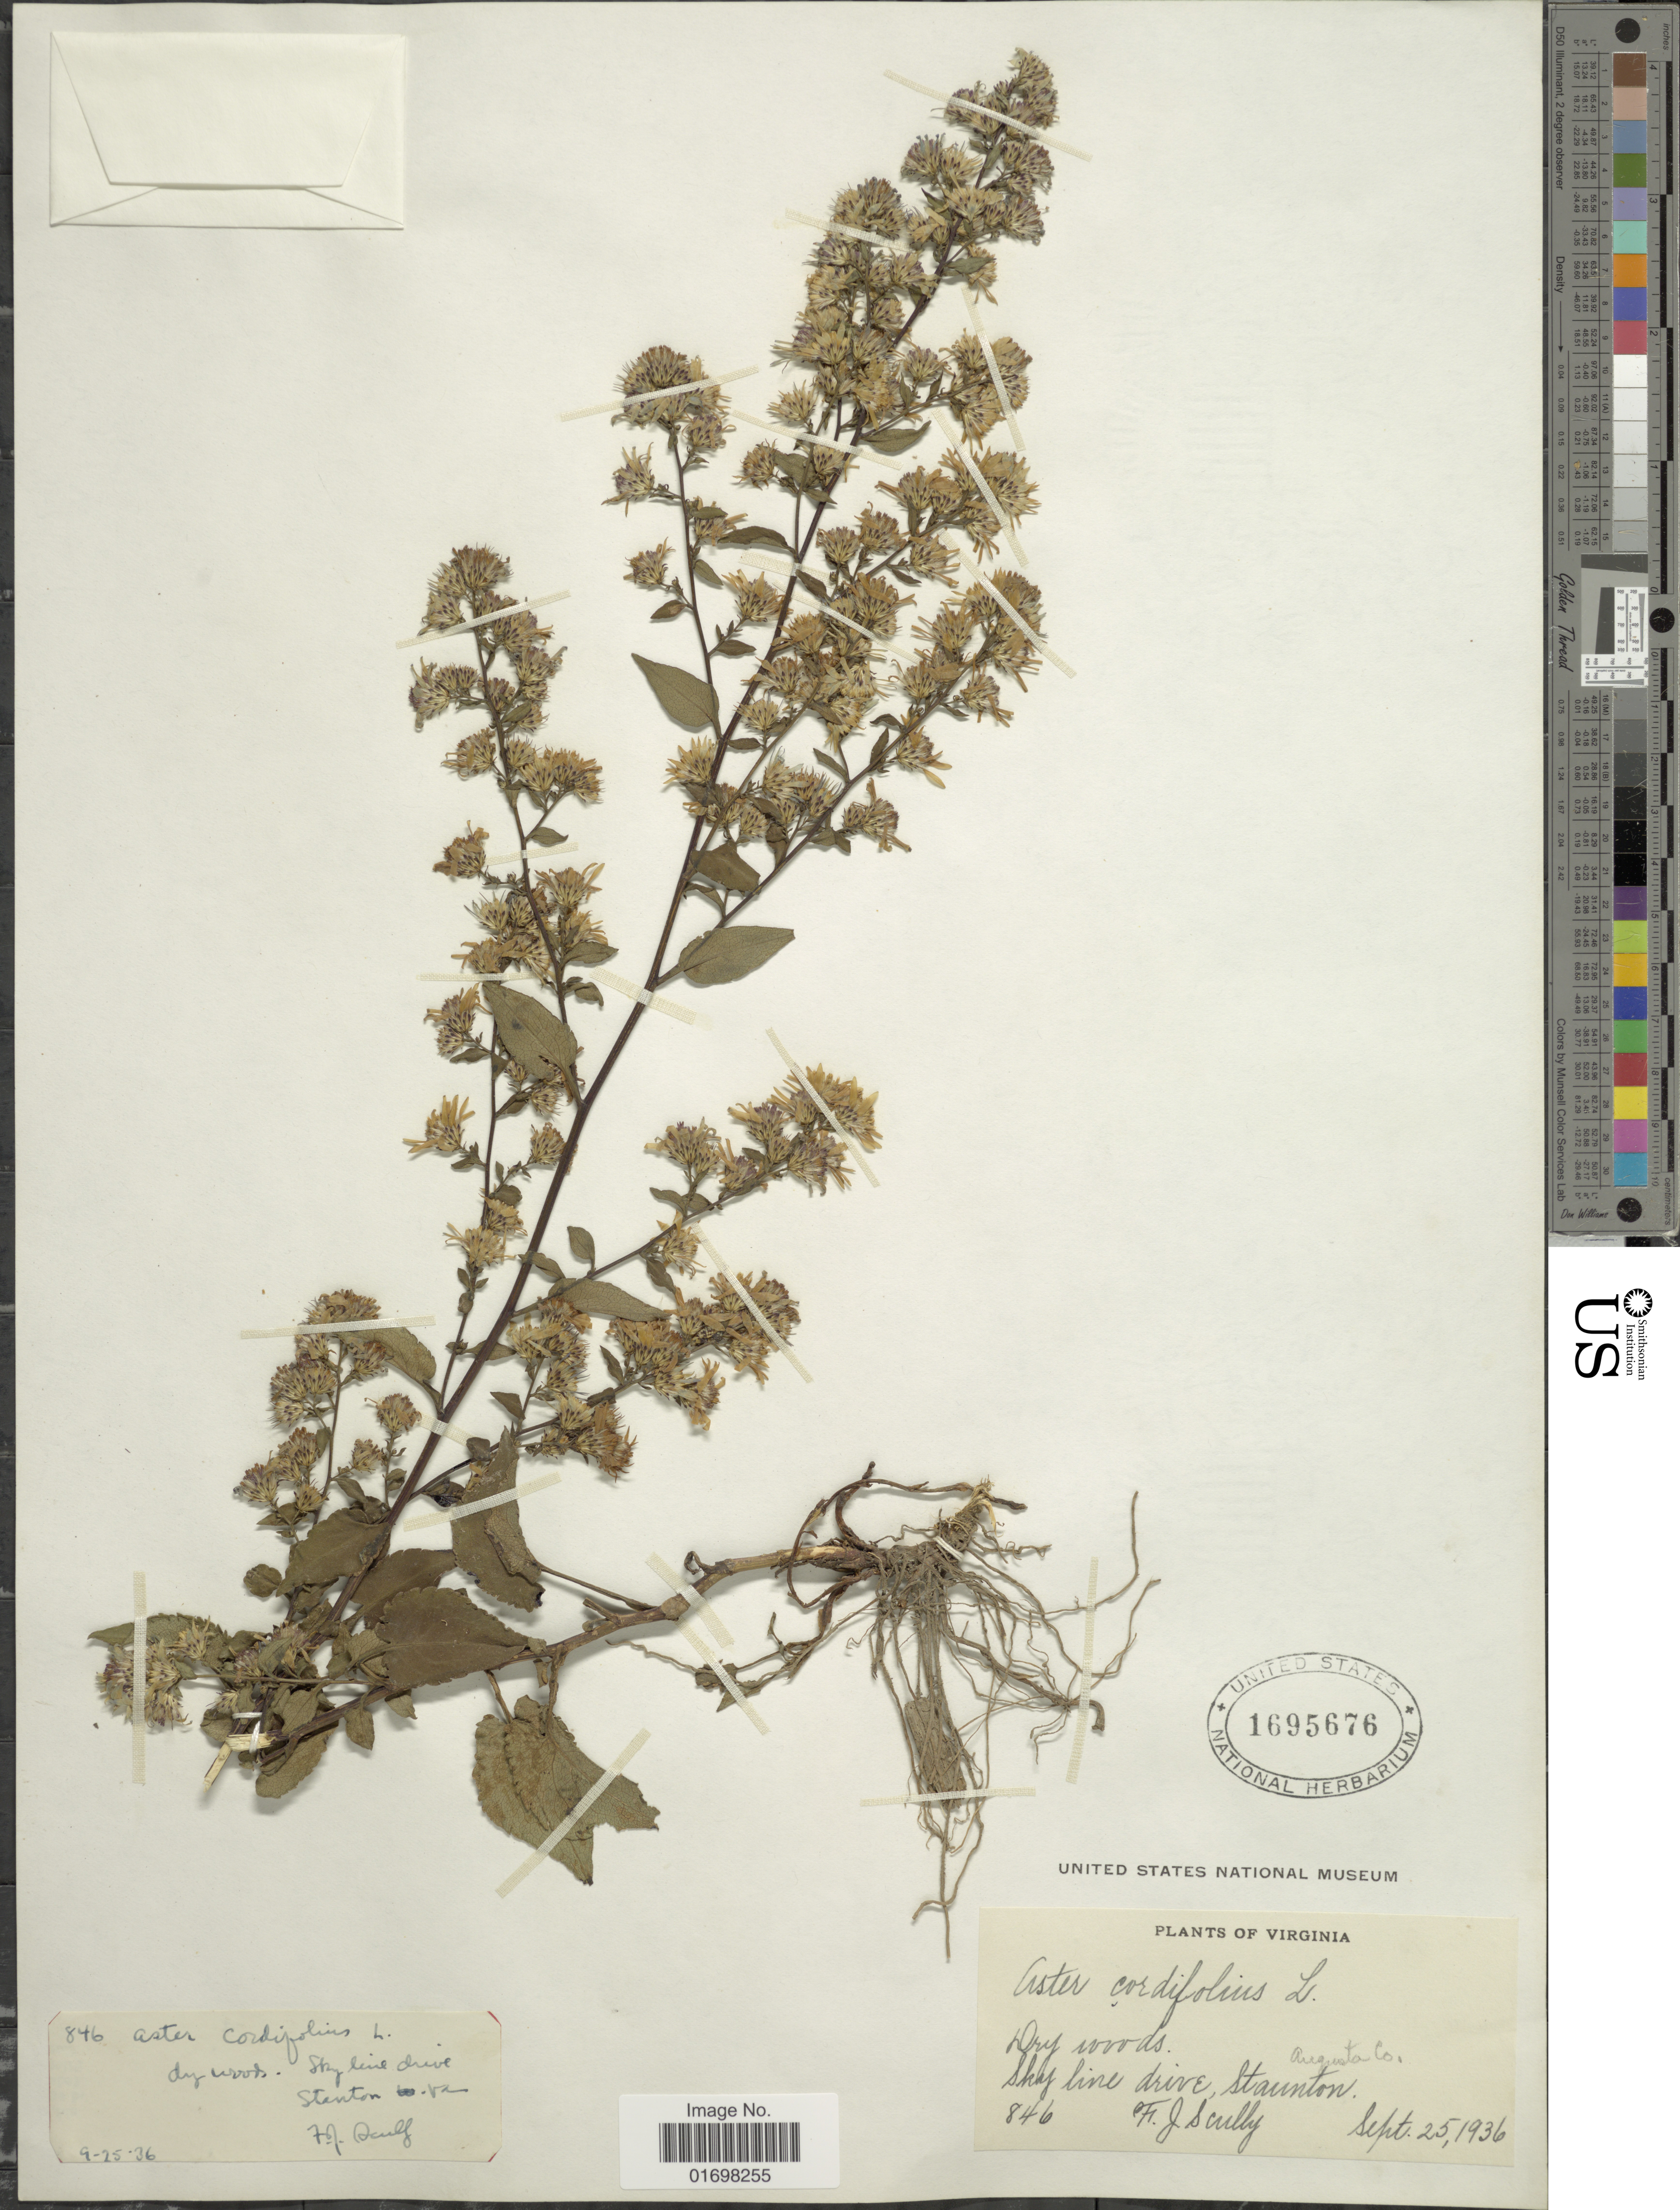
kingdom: Plantae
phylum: Tracheophyta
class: Magnoliopsida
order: Asterales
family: Asteraceae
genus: Symphyotrichum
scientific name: Symphyotrichum cordifolium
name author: (L.) G.L. Nesom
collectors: F. Scully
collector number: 846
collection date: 1936-09-25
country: United States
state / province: Virginia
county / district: Augusta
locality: Sky line drive, Staunton, Augusta Co.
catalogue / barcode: US 1695676